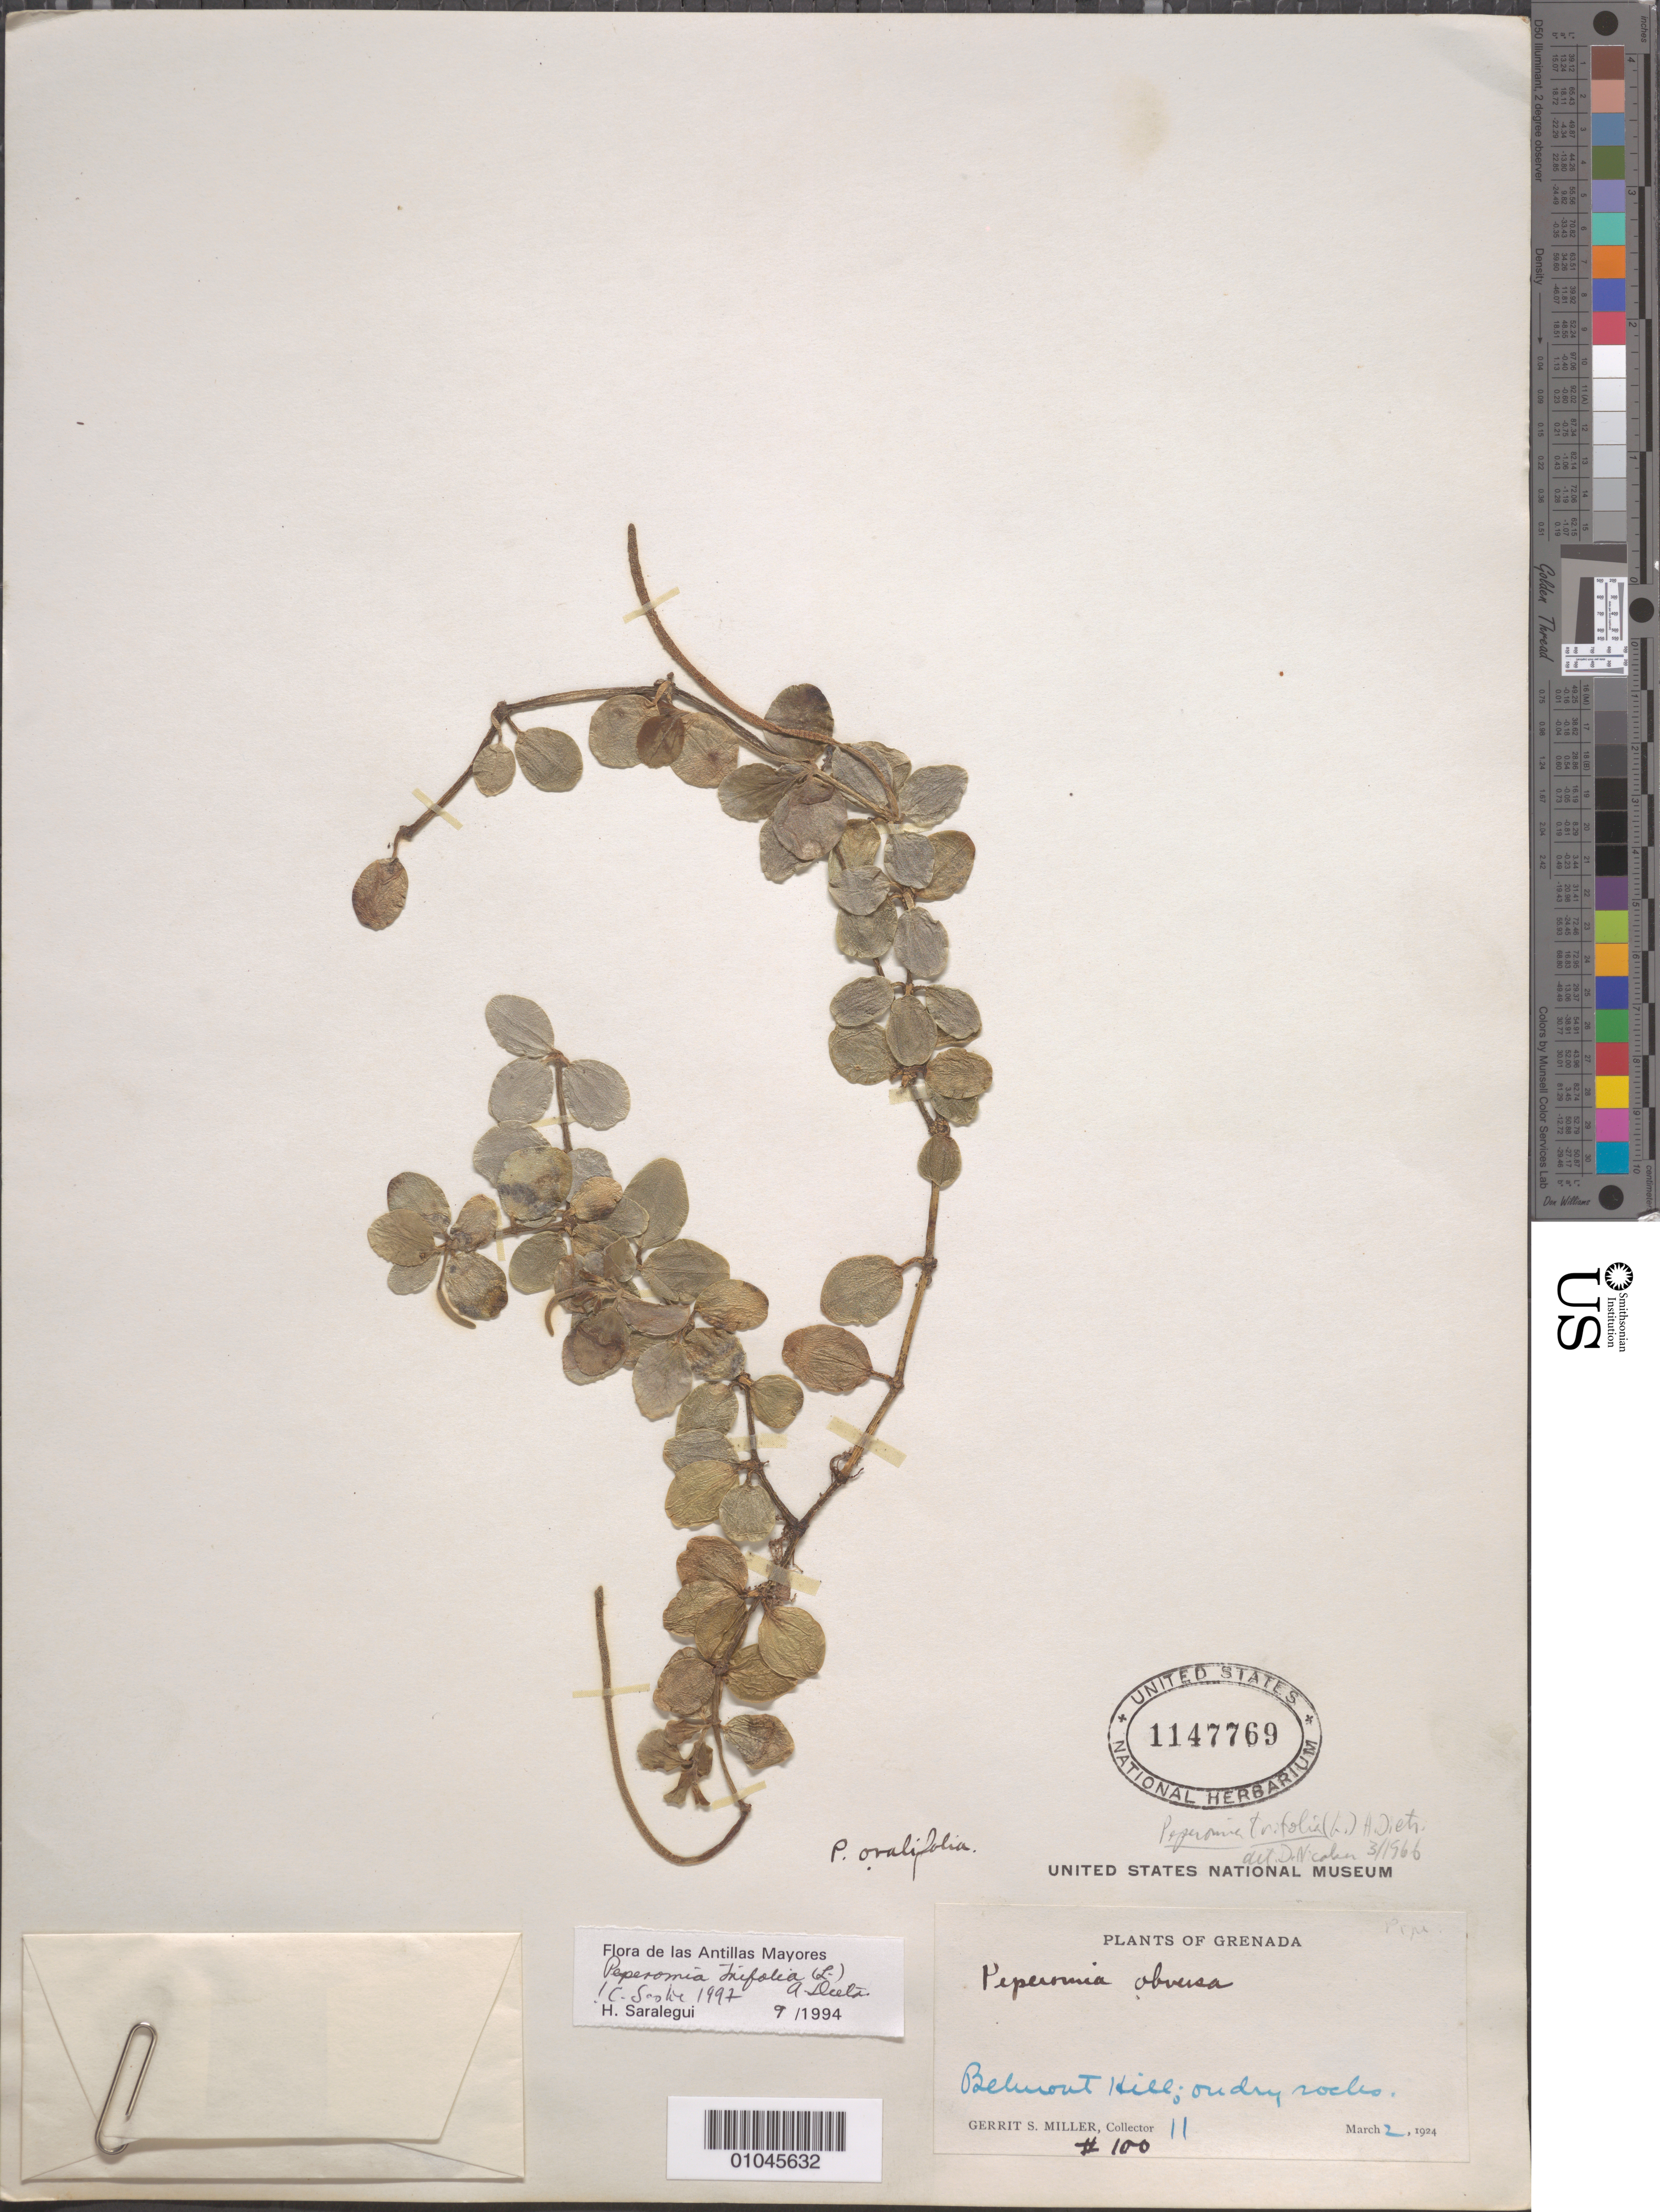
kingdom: Plantae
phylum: Tracheophyta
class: Magnoliopsida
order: Piperales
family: Piperaceae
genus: Peperomia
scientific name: Peperomia trifolia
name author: (L.) A. Dietr.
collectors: G. S. Miller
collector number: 11,100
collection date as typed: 02 Mar 1924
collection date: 1924-03-02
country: Grenada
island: Grenada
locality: Belmount Hill, on dry rocks.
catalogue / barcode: US 1147769